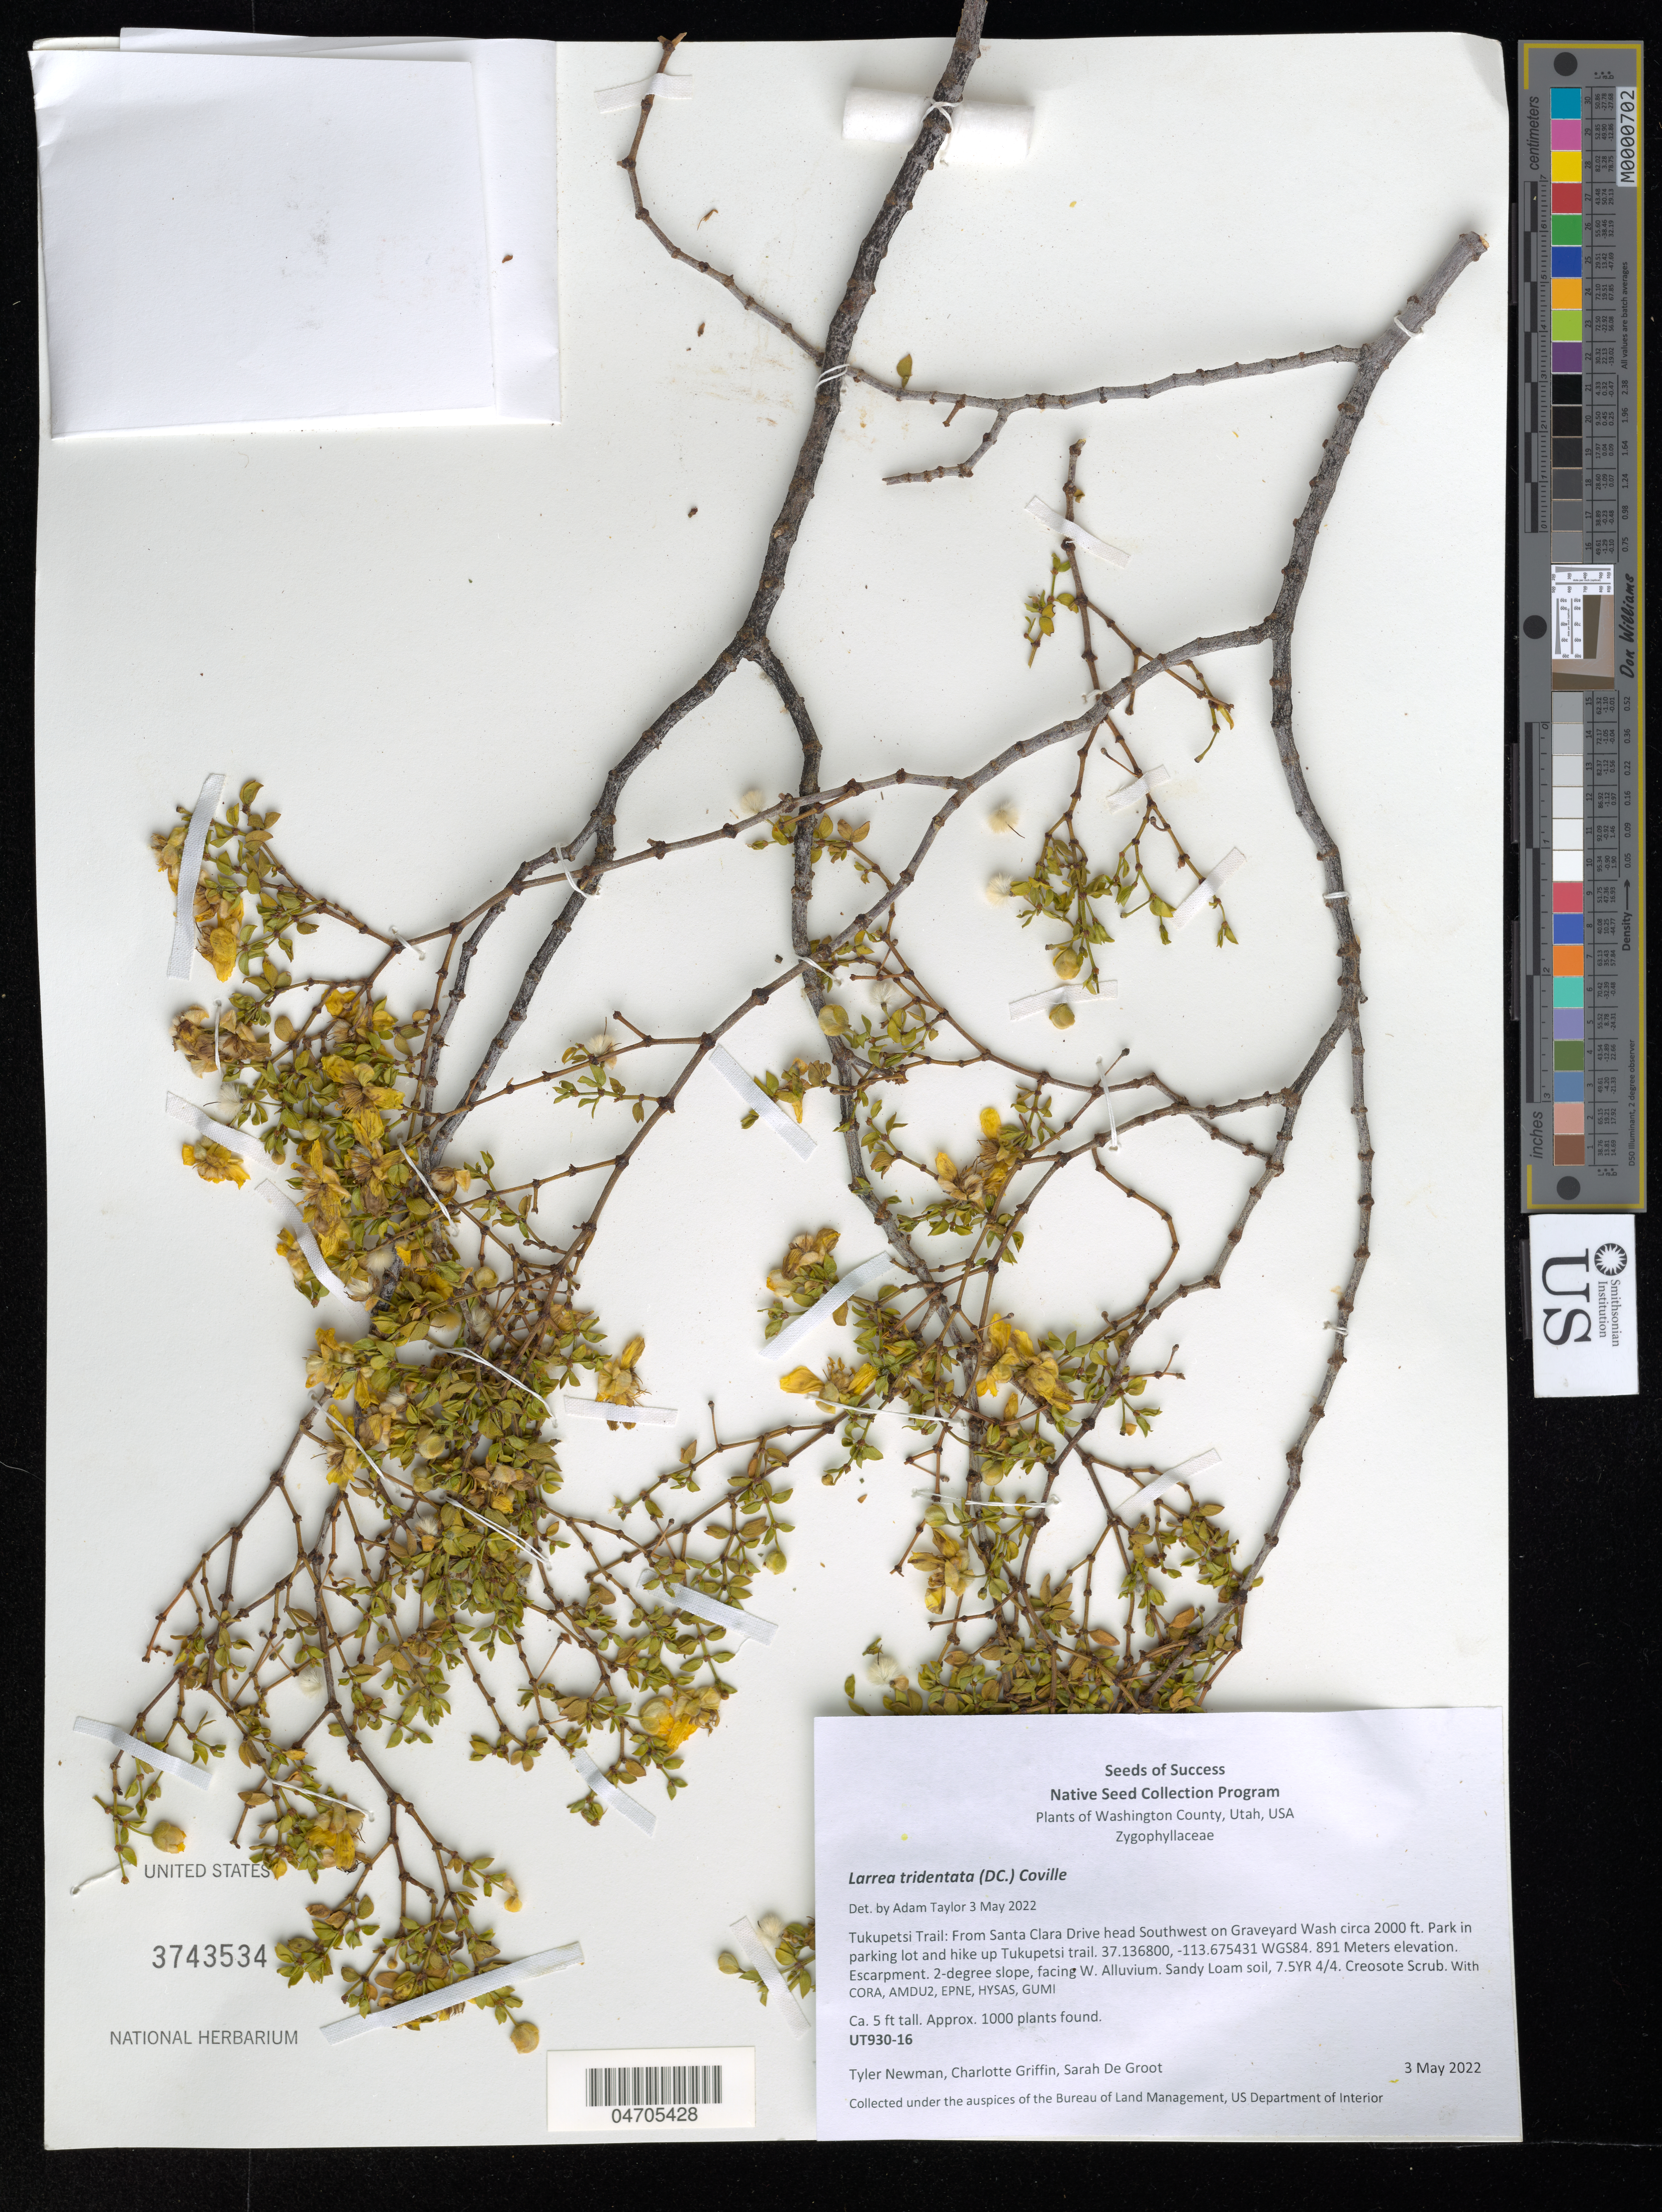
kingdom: Plantae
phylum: Tracheophyta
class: Magnoliopsida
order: Zygophyllales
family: Zygophyllaceae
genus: Larrea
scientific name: Larrea tridentata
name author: (Sessé & Moc. ex DC.) Coville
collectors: T. Newman, C. Griffin & S. De Groot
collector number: UT930-16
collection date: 2022-05-03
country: United States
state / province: Utah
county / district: Washington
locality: Washington County. Tukupetsi Trail: From Santa Clara Drive head Southwest on Graveyard Wash circa 2000 ft. Park in parking lot and hike up Tukupetsi trail.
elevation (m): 891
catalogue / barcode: US 3743534